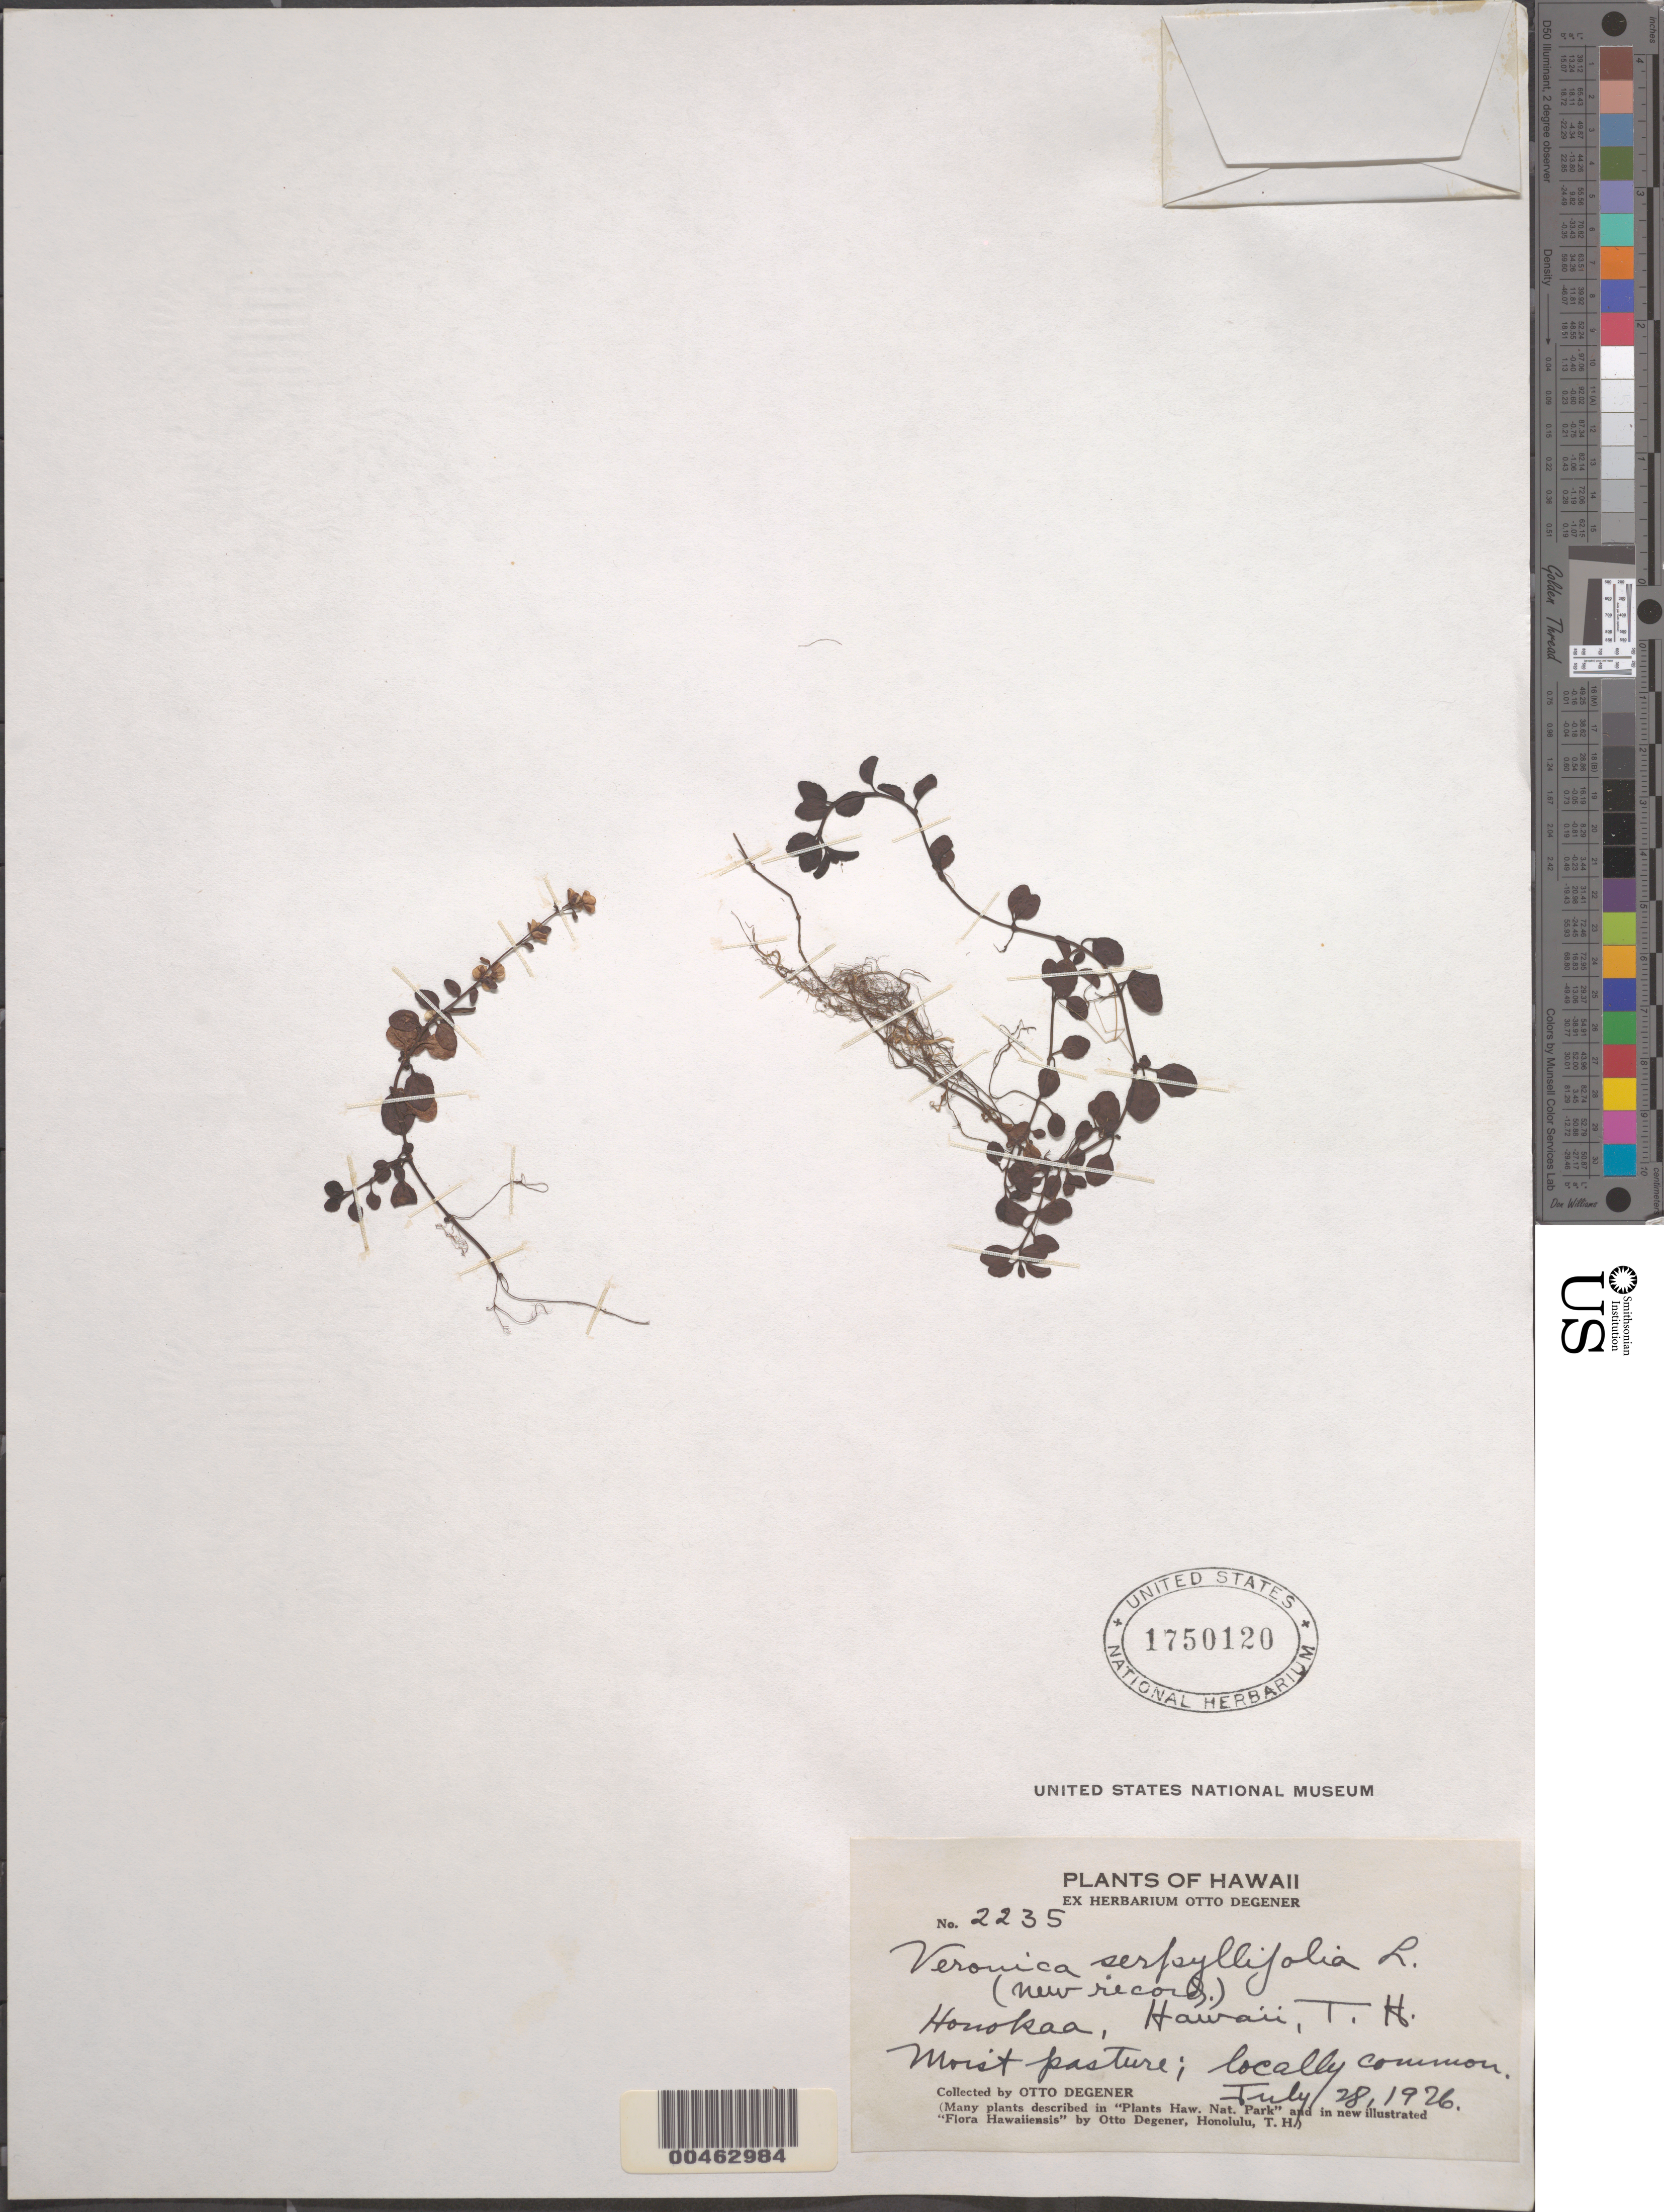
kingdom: Plantae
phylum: Tracheophyta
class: Magnoliopsida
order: Lamiales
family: Plantaginaceae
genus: Veronica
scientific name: Veronica serpyllifolia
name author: L.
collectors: O. Degener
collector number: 2235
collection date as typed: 28 Jul 1926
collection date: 1926-07-28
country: United States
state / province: Hawaii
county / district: Hawaii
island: Hawaii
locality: Honokaa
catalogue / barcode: US 1750120